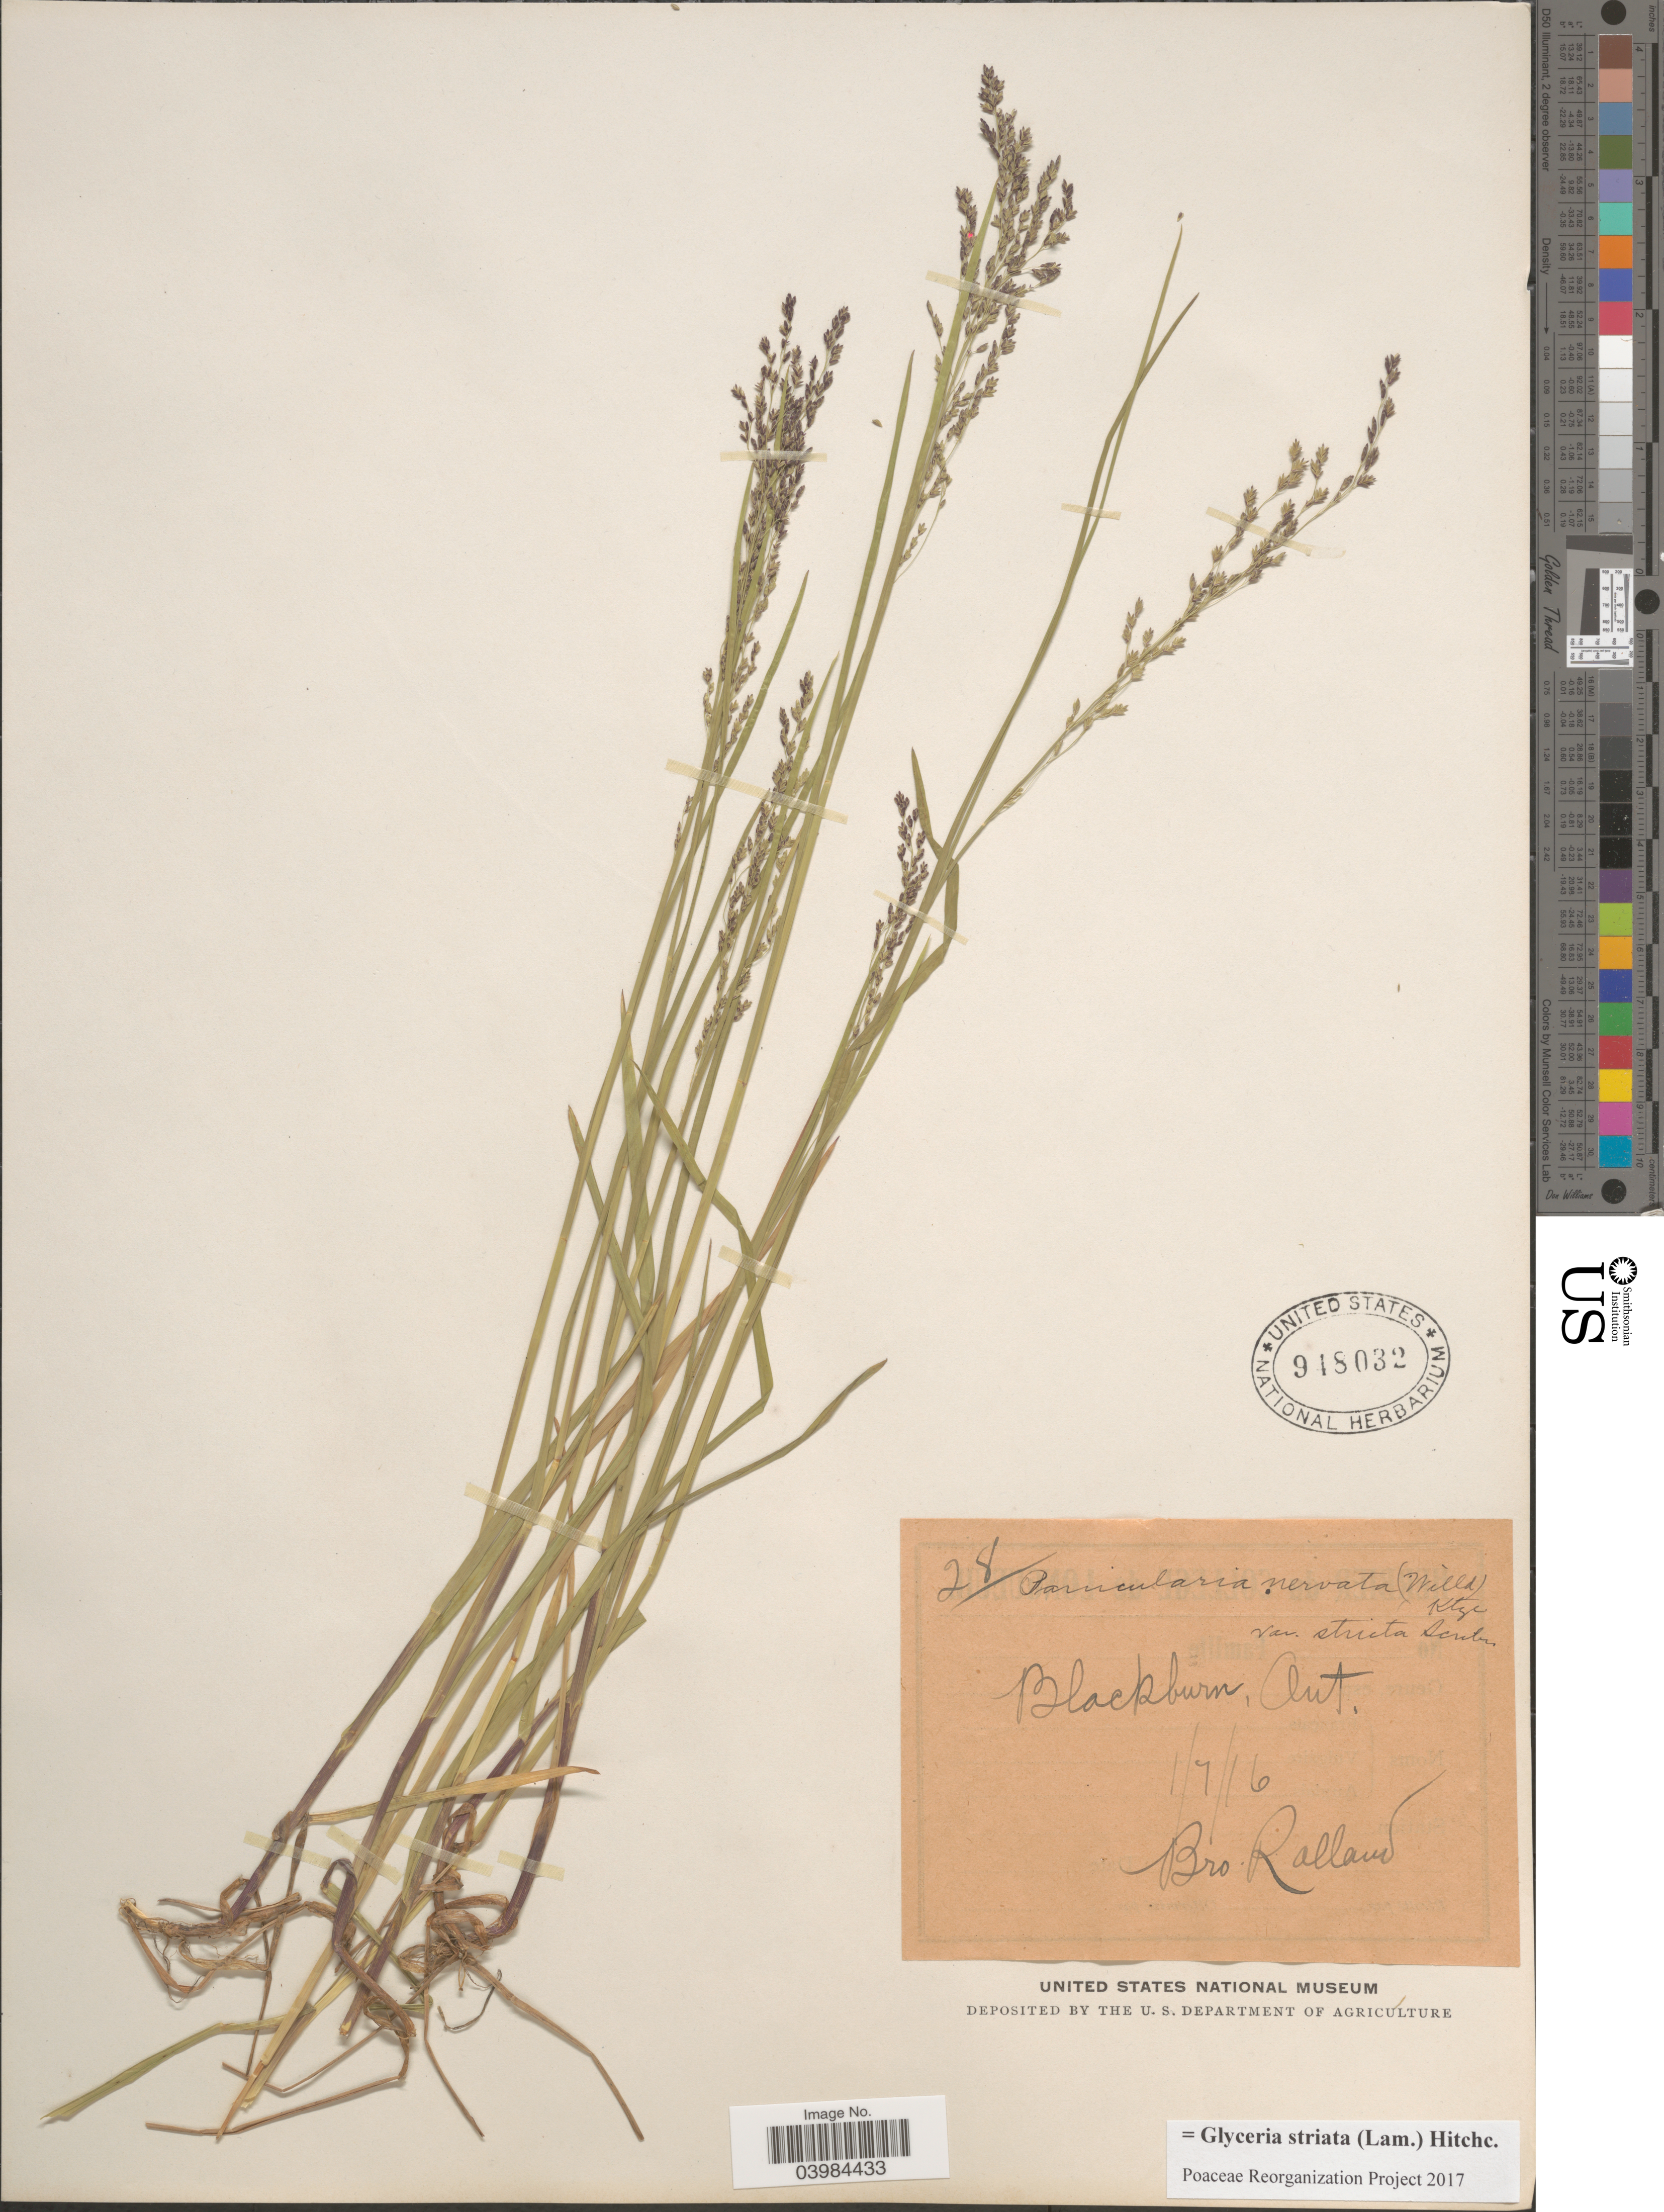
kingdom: Plantae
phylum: Tracheophyta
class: Liliopsida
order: Poales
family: Poaceae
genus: Glyceria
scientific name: Glyceria striata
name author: (Lam.) Hitchc.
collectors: B. Rolland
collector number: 28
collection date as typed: Transcribed d/m/y: 1/7/16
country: Canada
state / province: Ontario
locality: Blackburn.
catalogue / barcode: US 948032